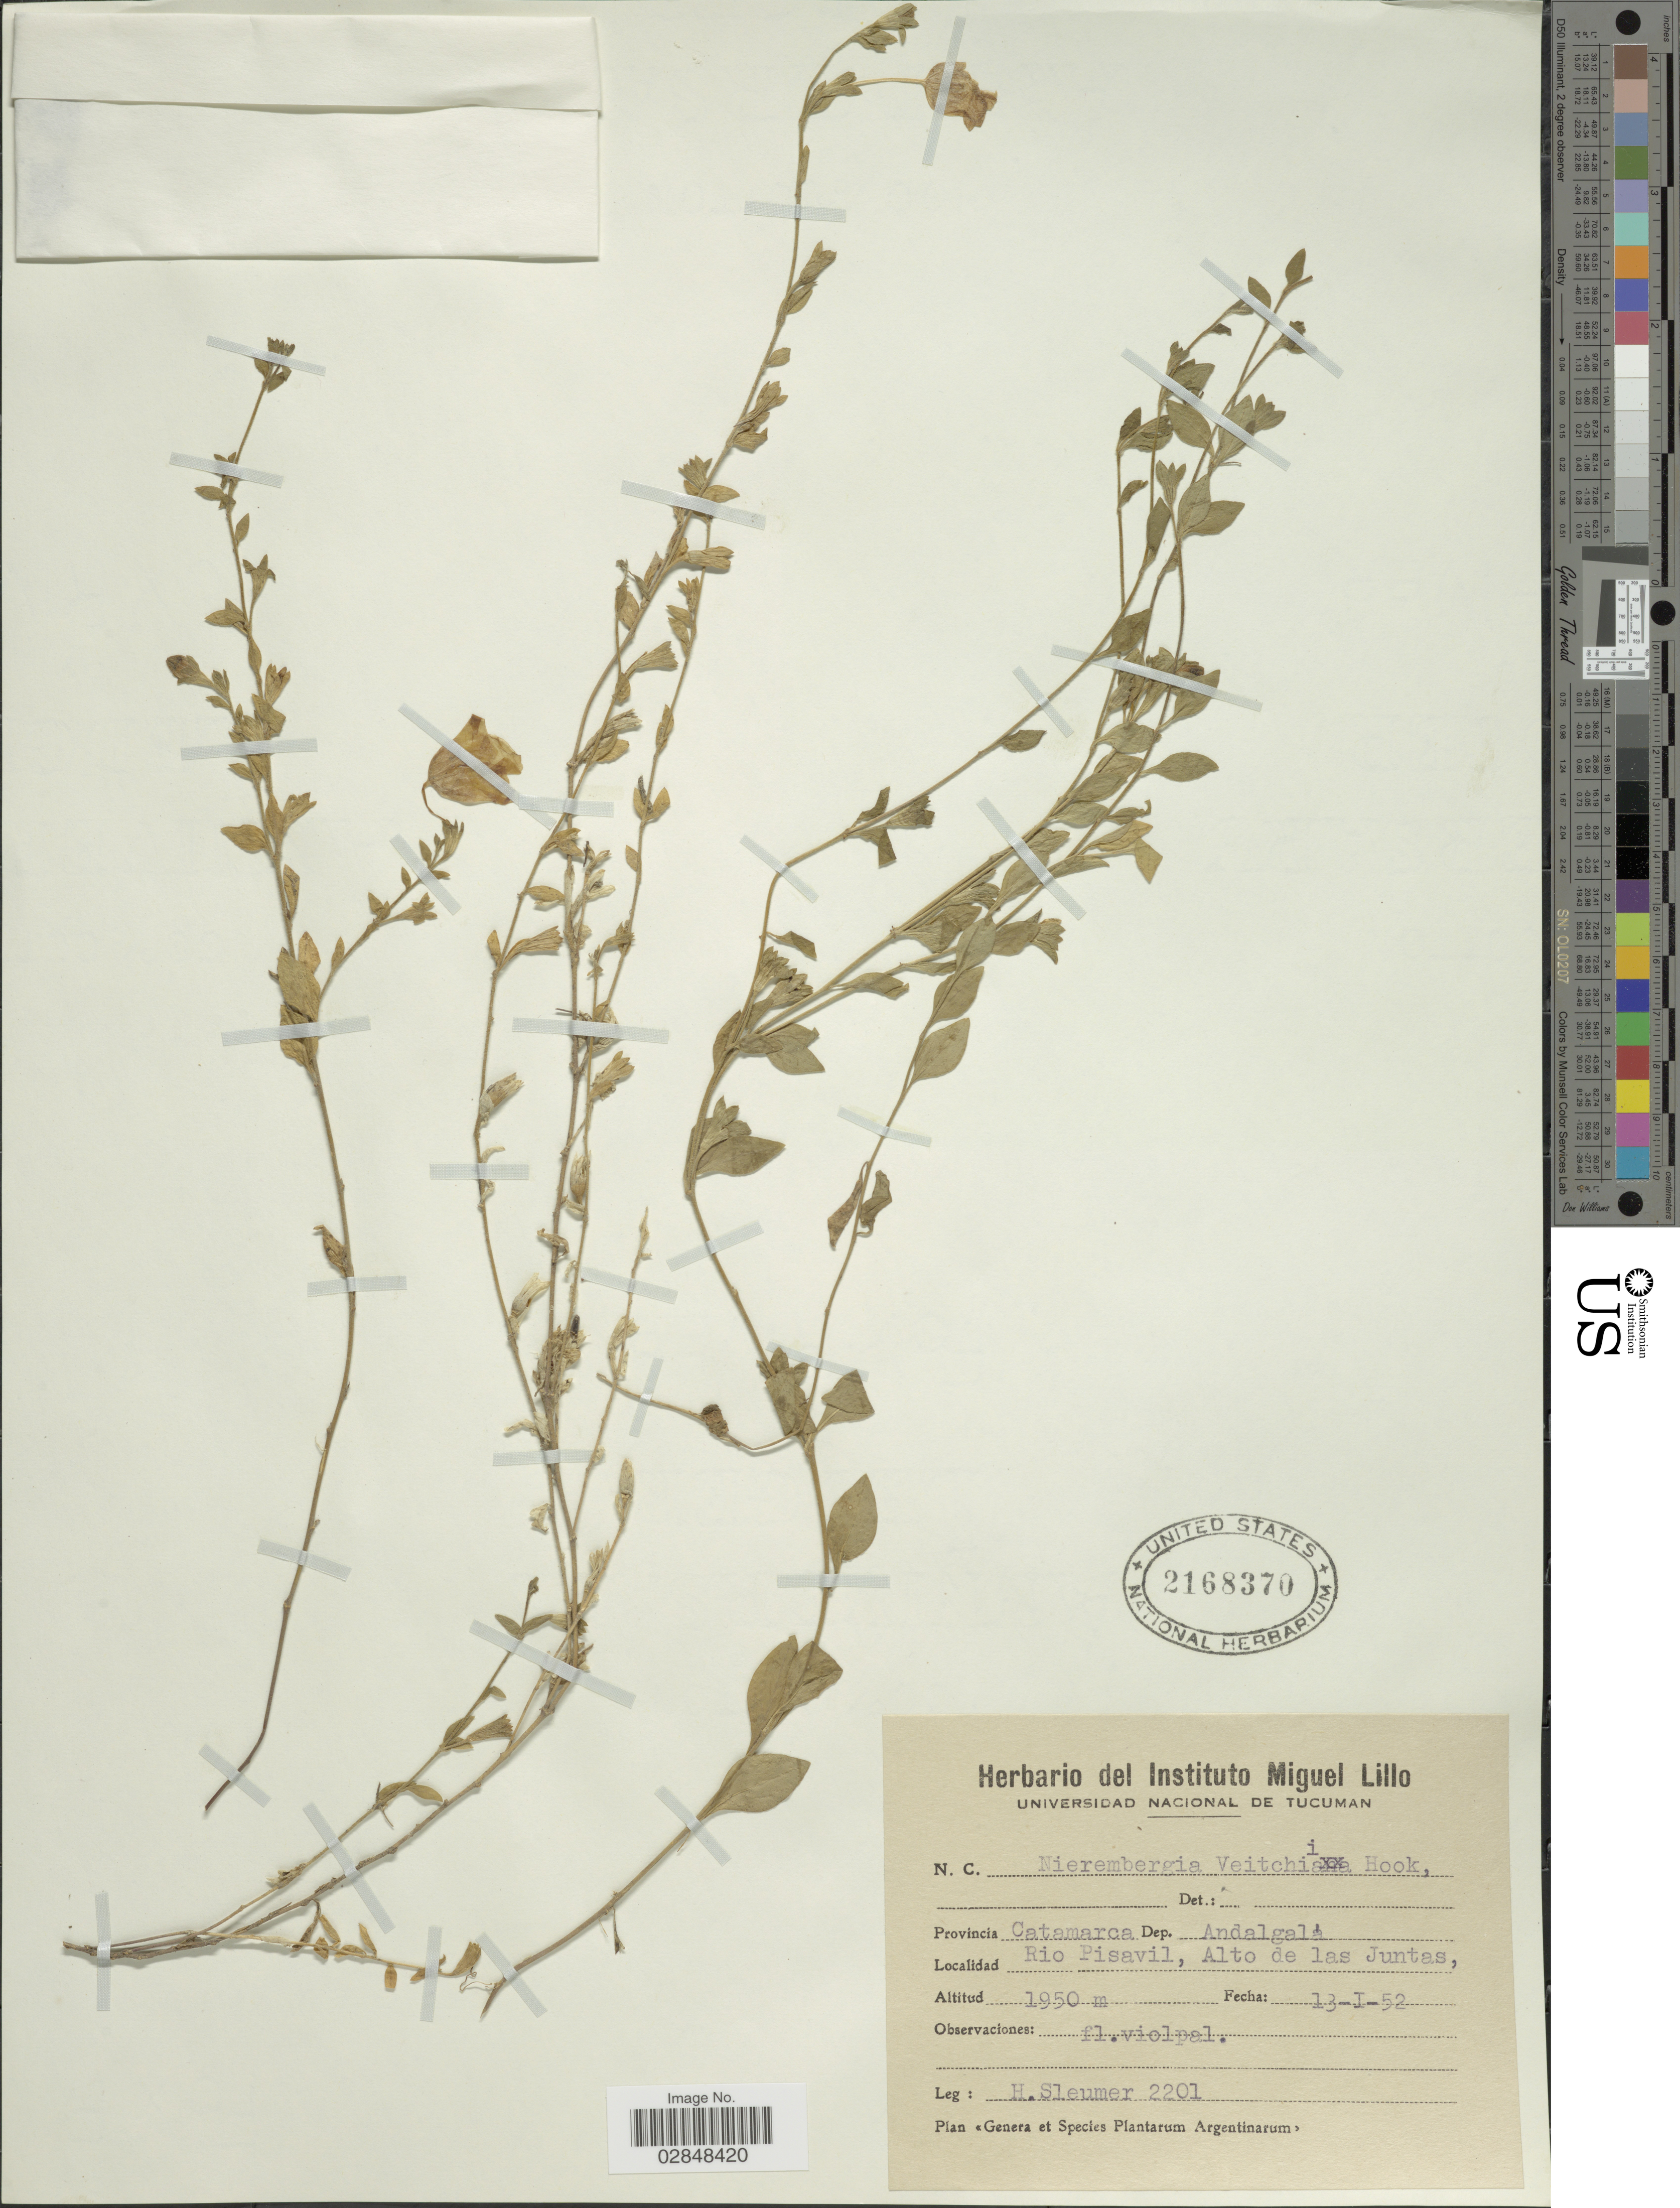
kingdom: Plantae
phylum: Tracheophyta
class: Magnoliopsida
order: Solanales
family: Solanaceae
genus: Nierembergia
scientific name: Nierembergia veitchii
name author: Hook.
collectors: H. O. Sleumer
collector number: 2201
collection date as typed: Transcribed d/m/y: 13/1/52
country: Argentina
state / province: Catamarca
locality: Dep. Andalgalá. Rio Pisavil, Alto de las Juntas.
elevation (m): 1950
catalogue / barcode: US 2168370